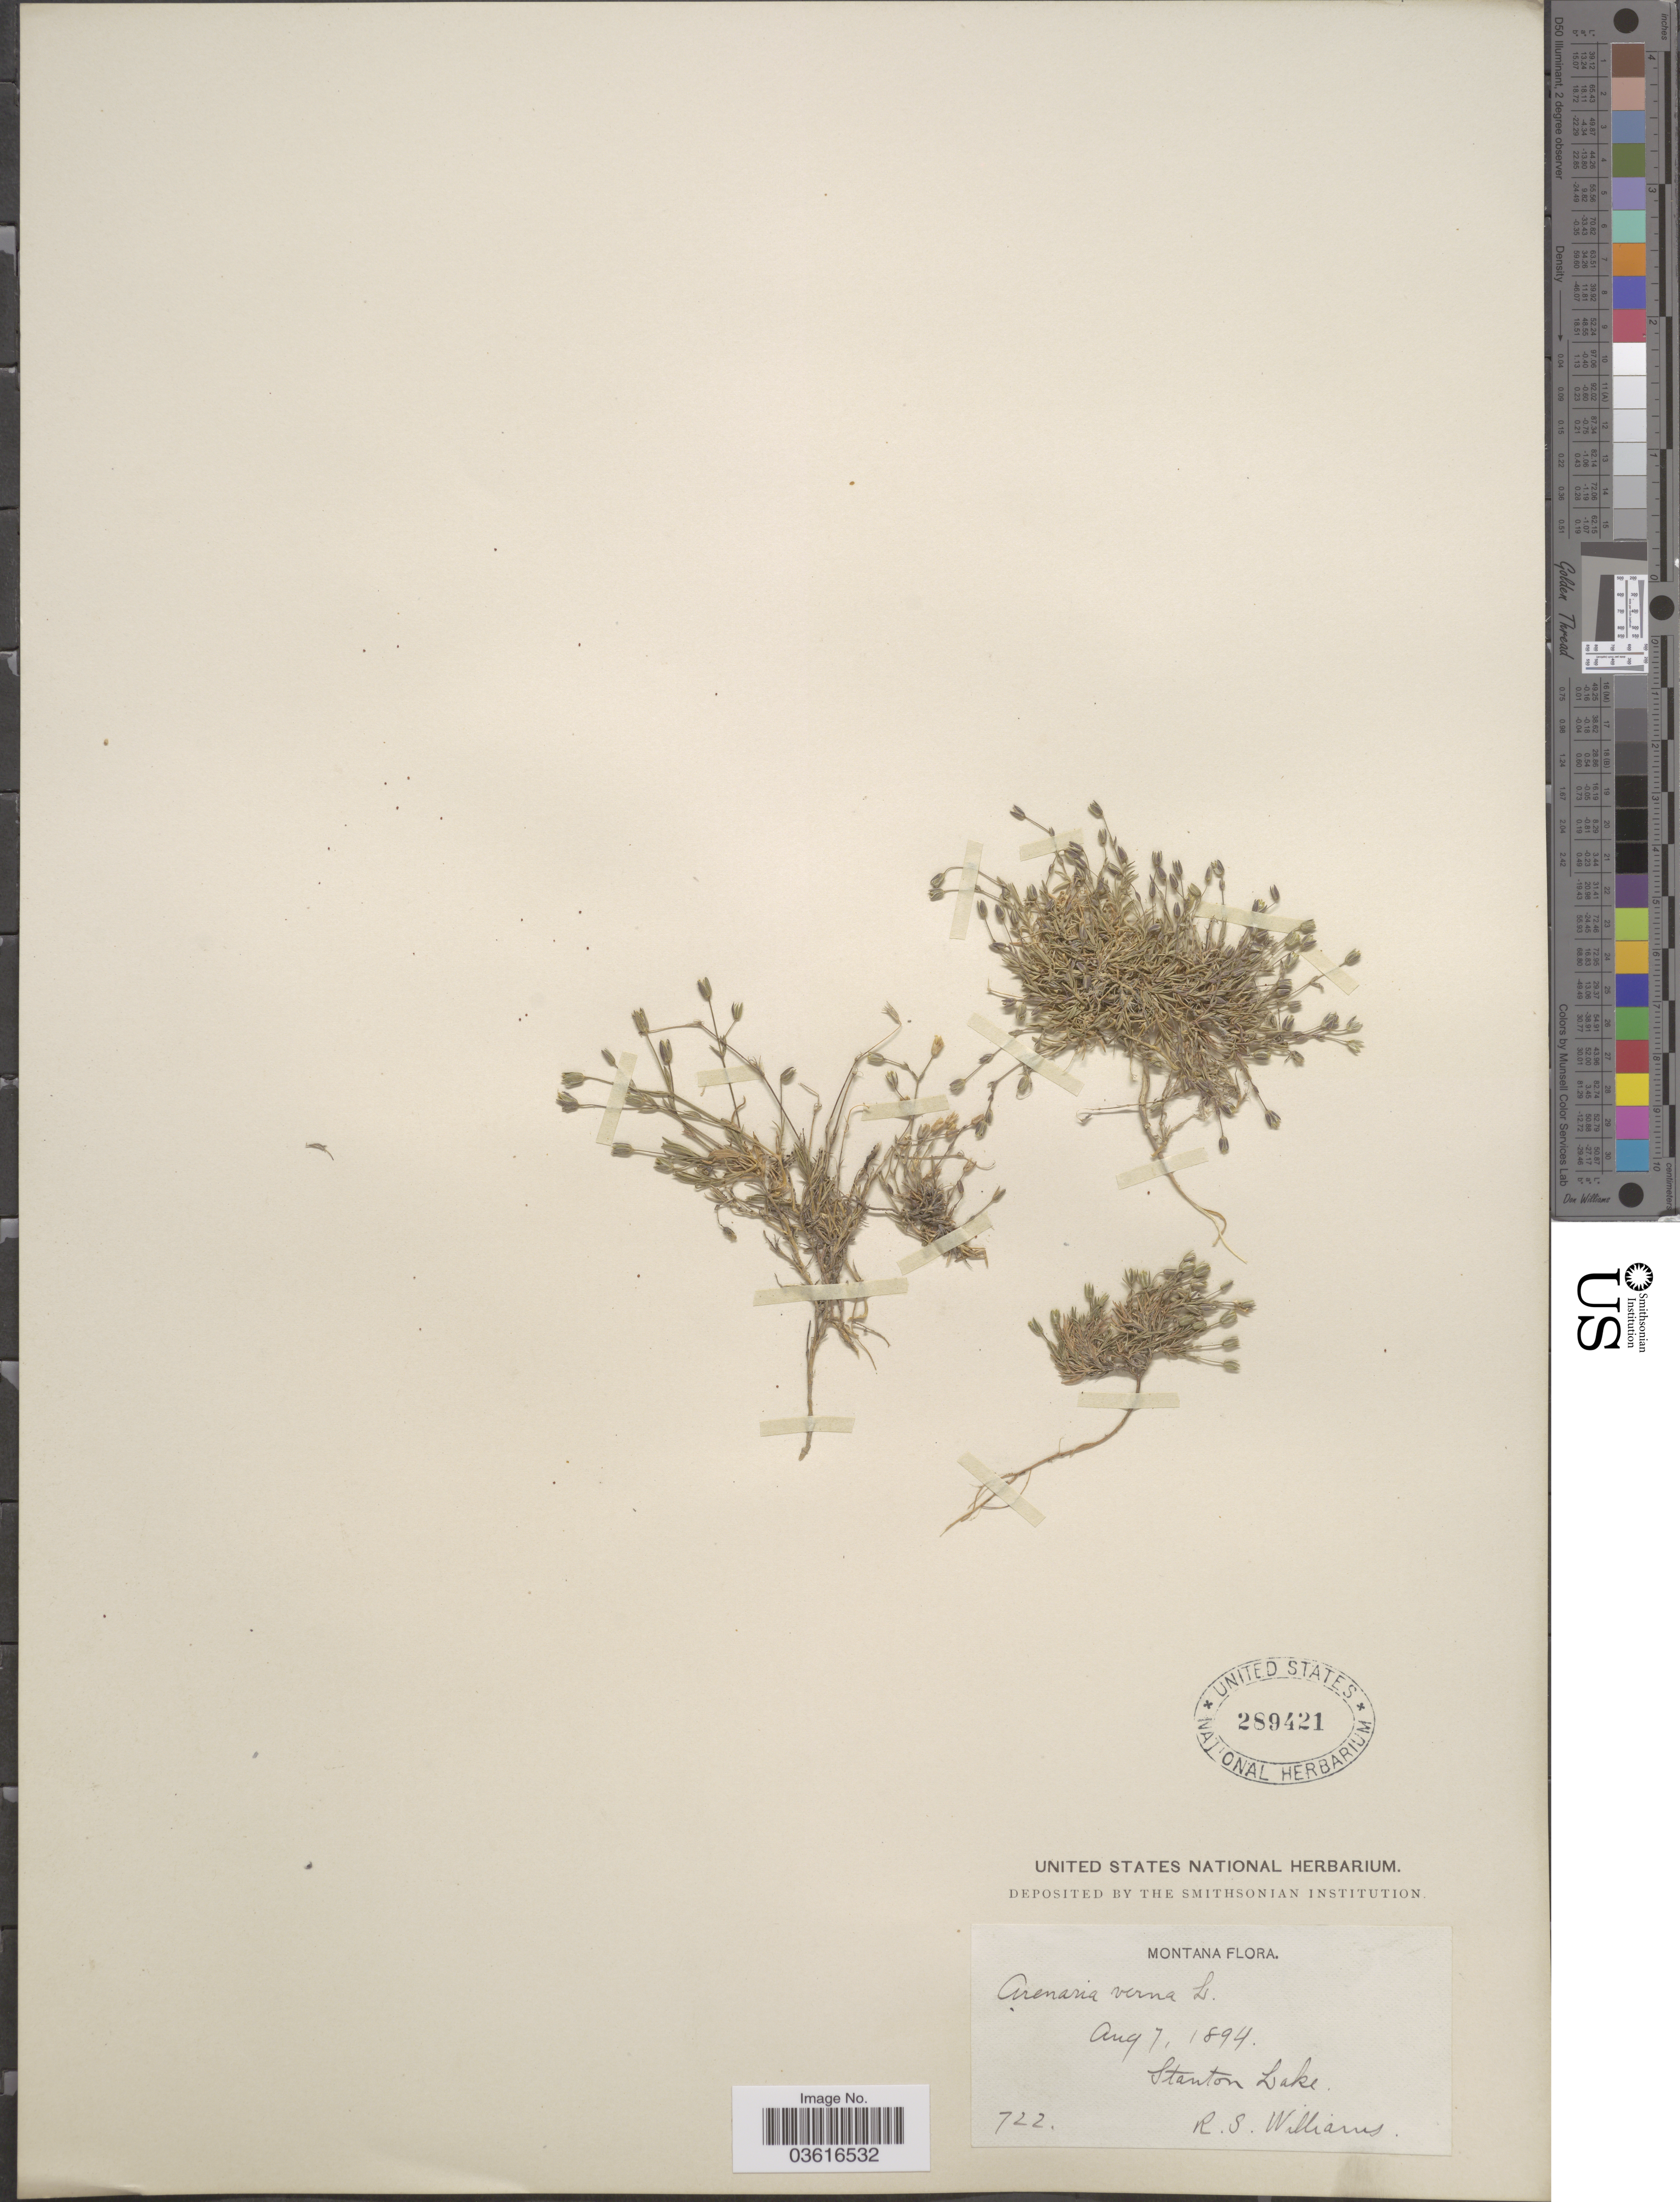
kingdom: Plantae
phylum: Tracheophyta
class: Magnoliopsida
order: Caryophyllales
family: Caryophyllaceae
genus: Minuartia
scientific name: Minuartia propinqua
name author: (Richardson) House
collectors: R. S. Williams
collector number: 722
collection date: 1894-08-07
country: United States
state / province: Montana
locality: Stanton Lake.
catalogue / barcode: US 289421